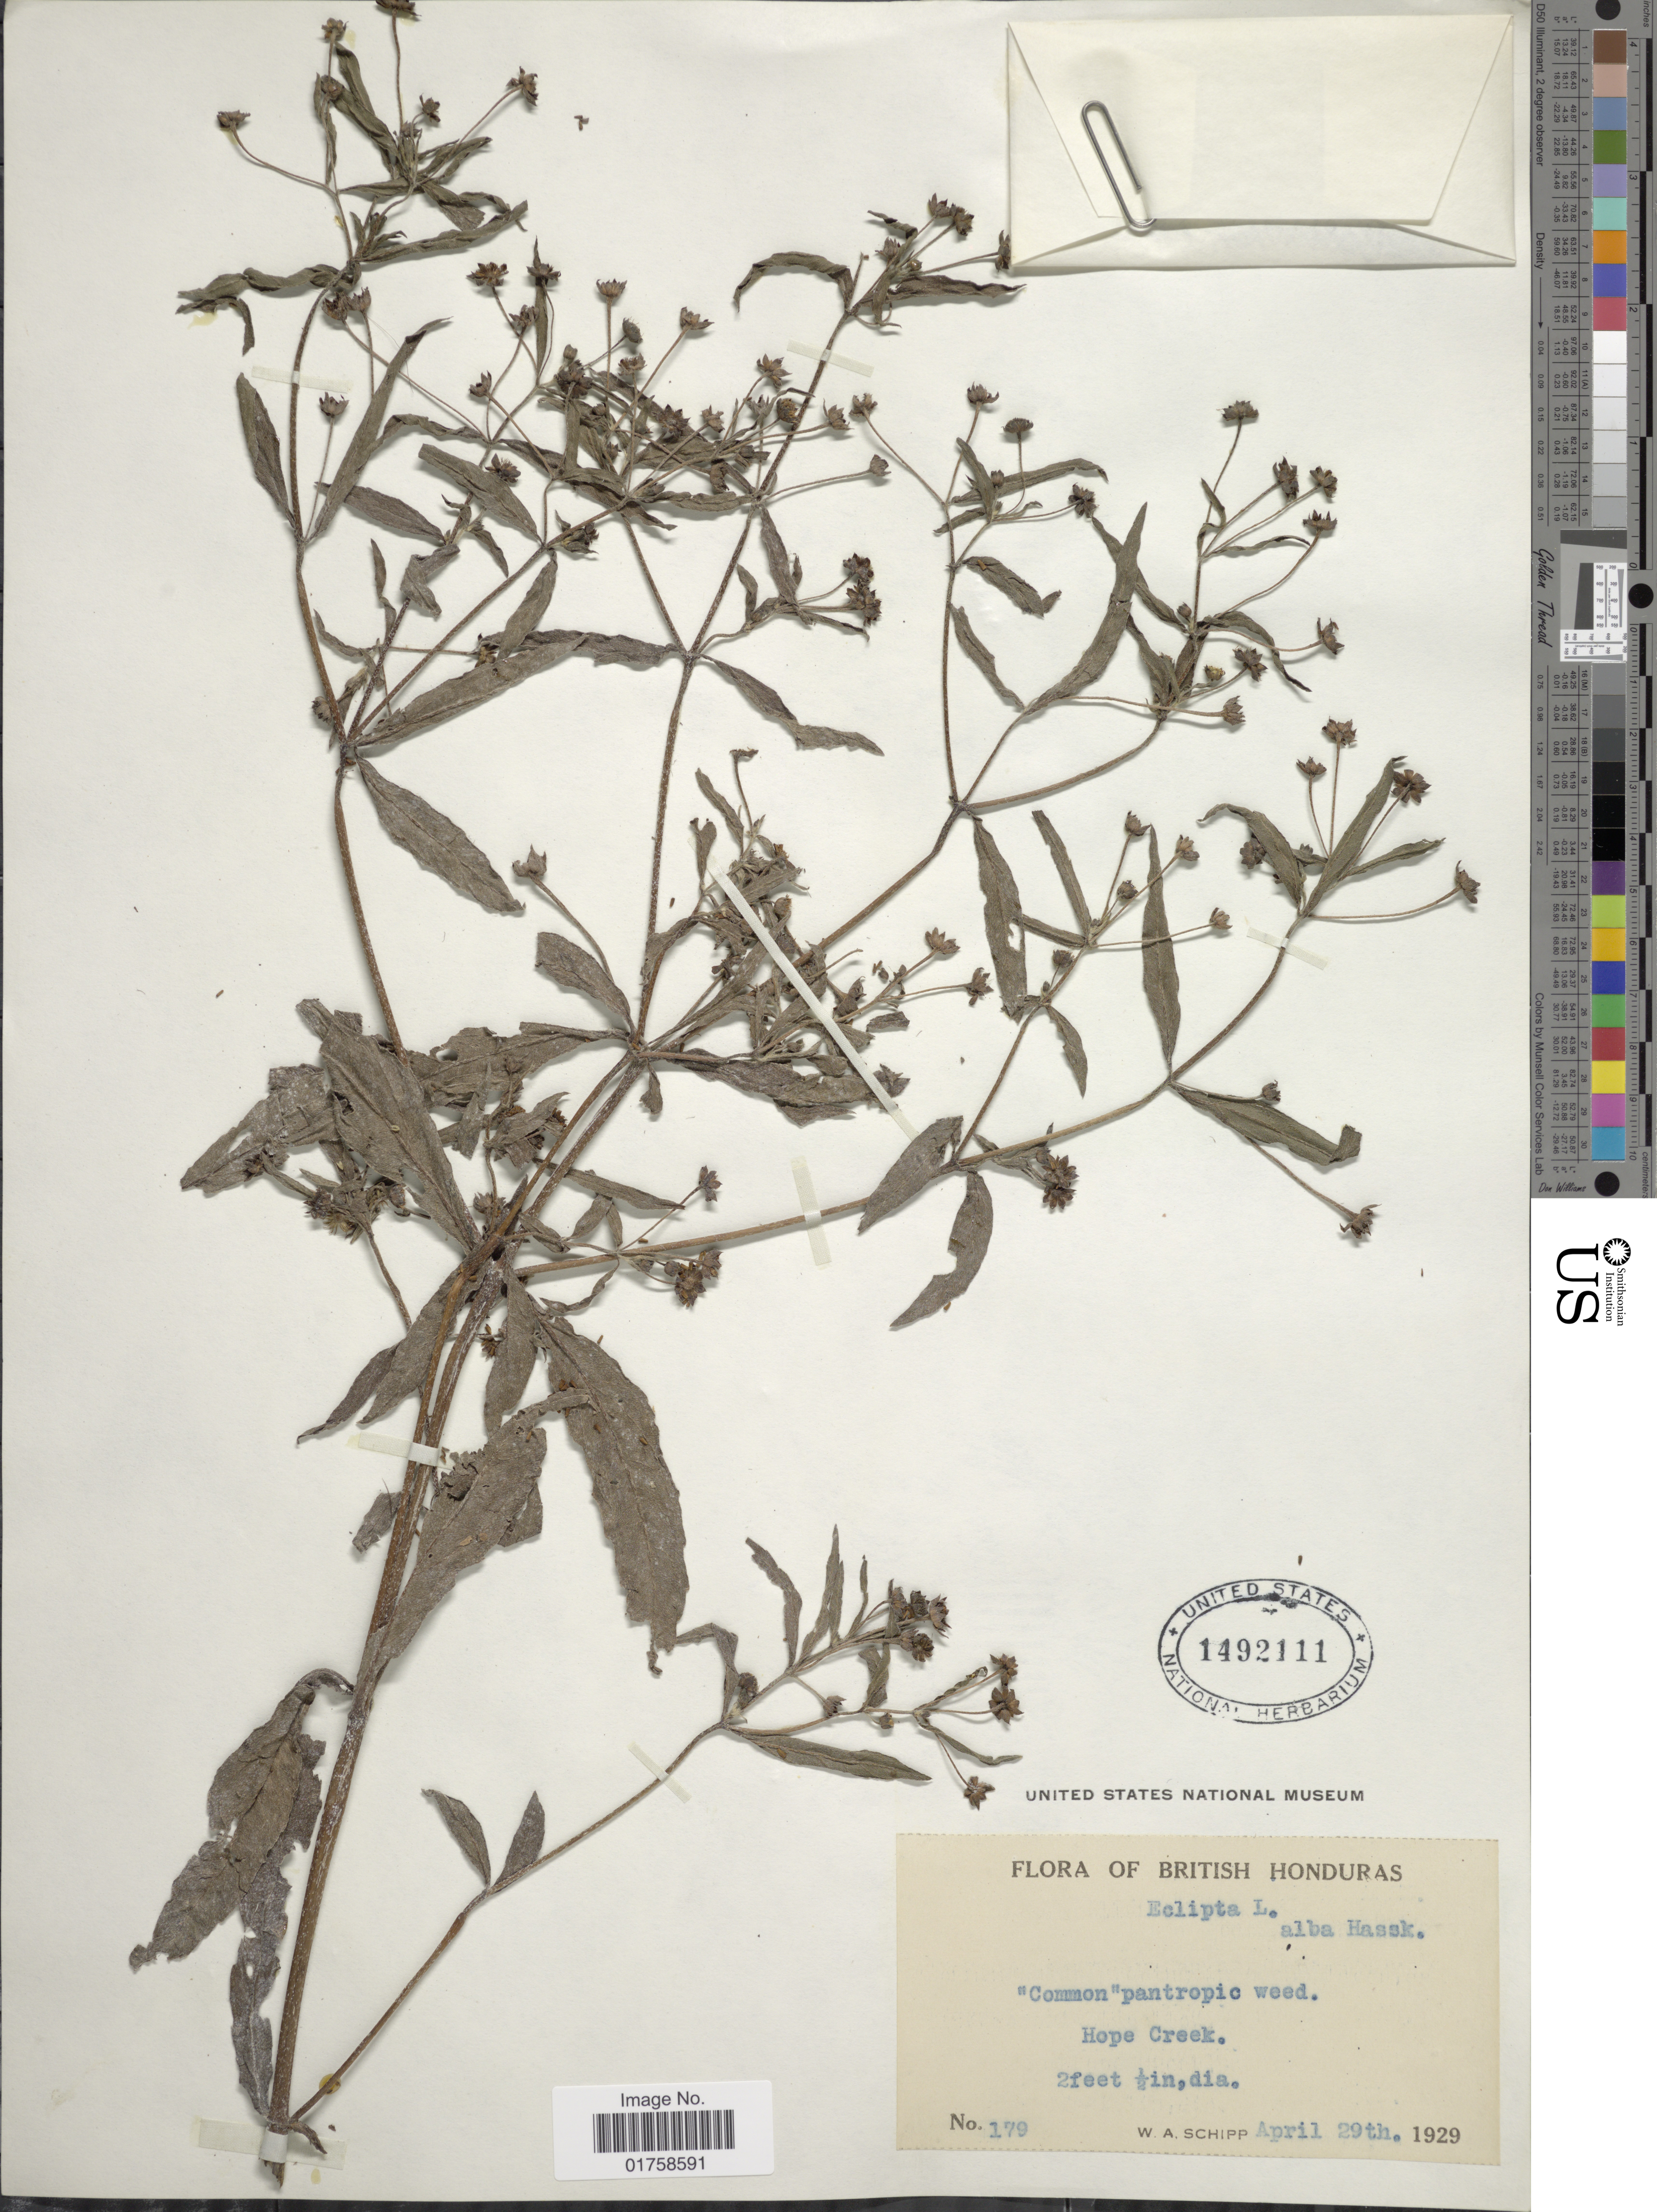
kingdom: Plantae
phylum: Tracheophyta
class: Magnoliopsida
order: Asterales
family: Asteraceae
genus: Eclipta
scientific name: Eclipta alba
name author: (L.) Hassk.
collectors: W. Schipp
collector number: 179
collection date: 1929-04-29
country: Belize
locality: British Honduras. Hope Creek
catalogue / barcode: US 1492111